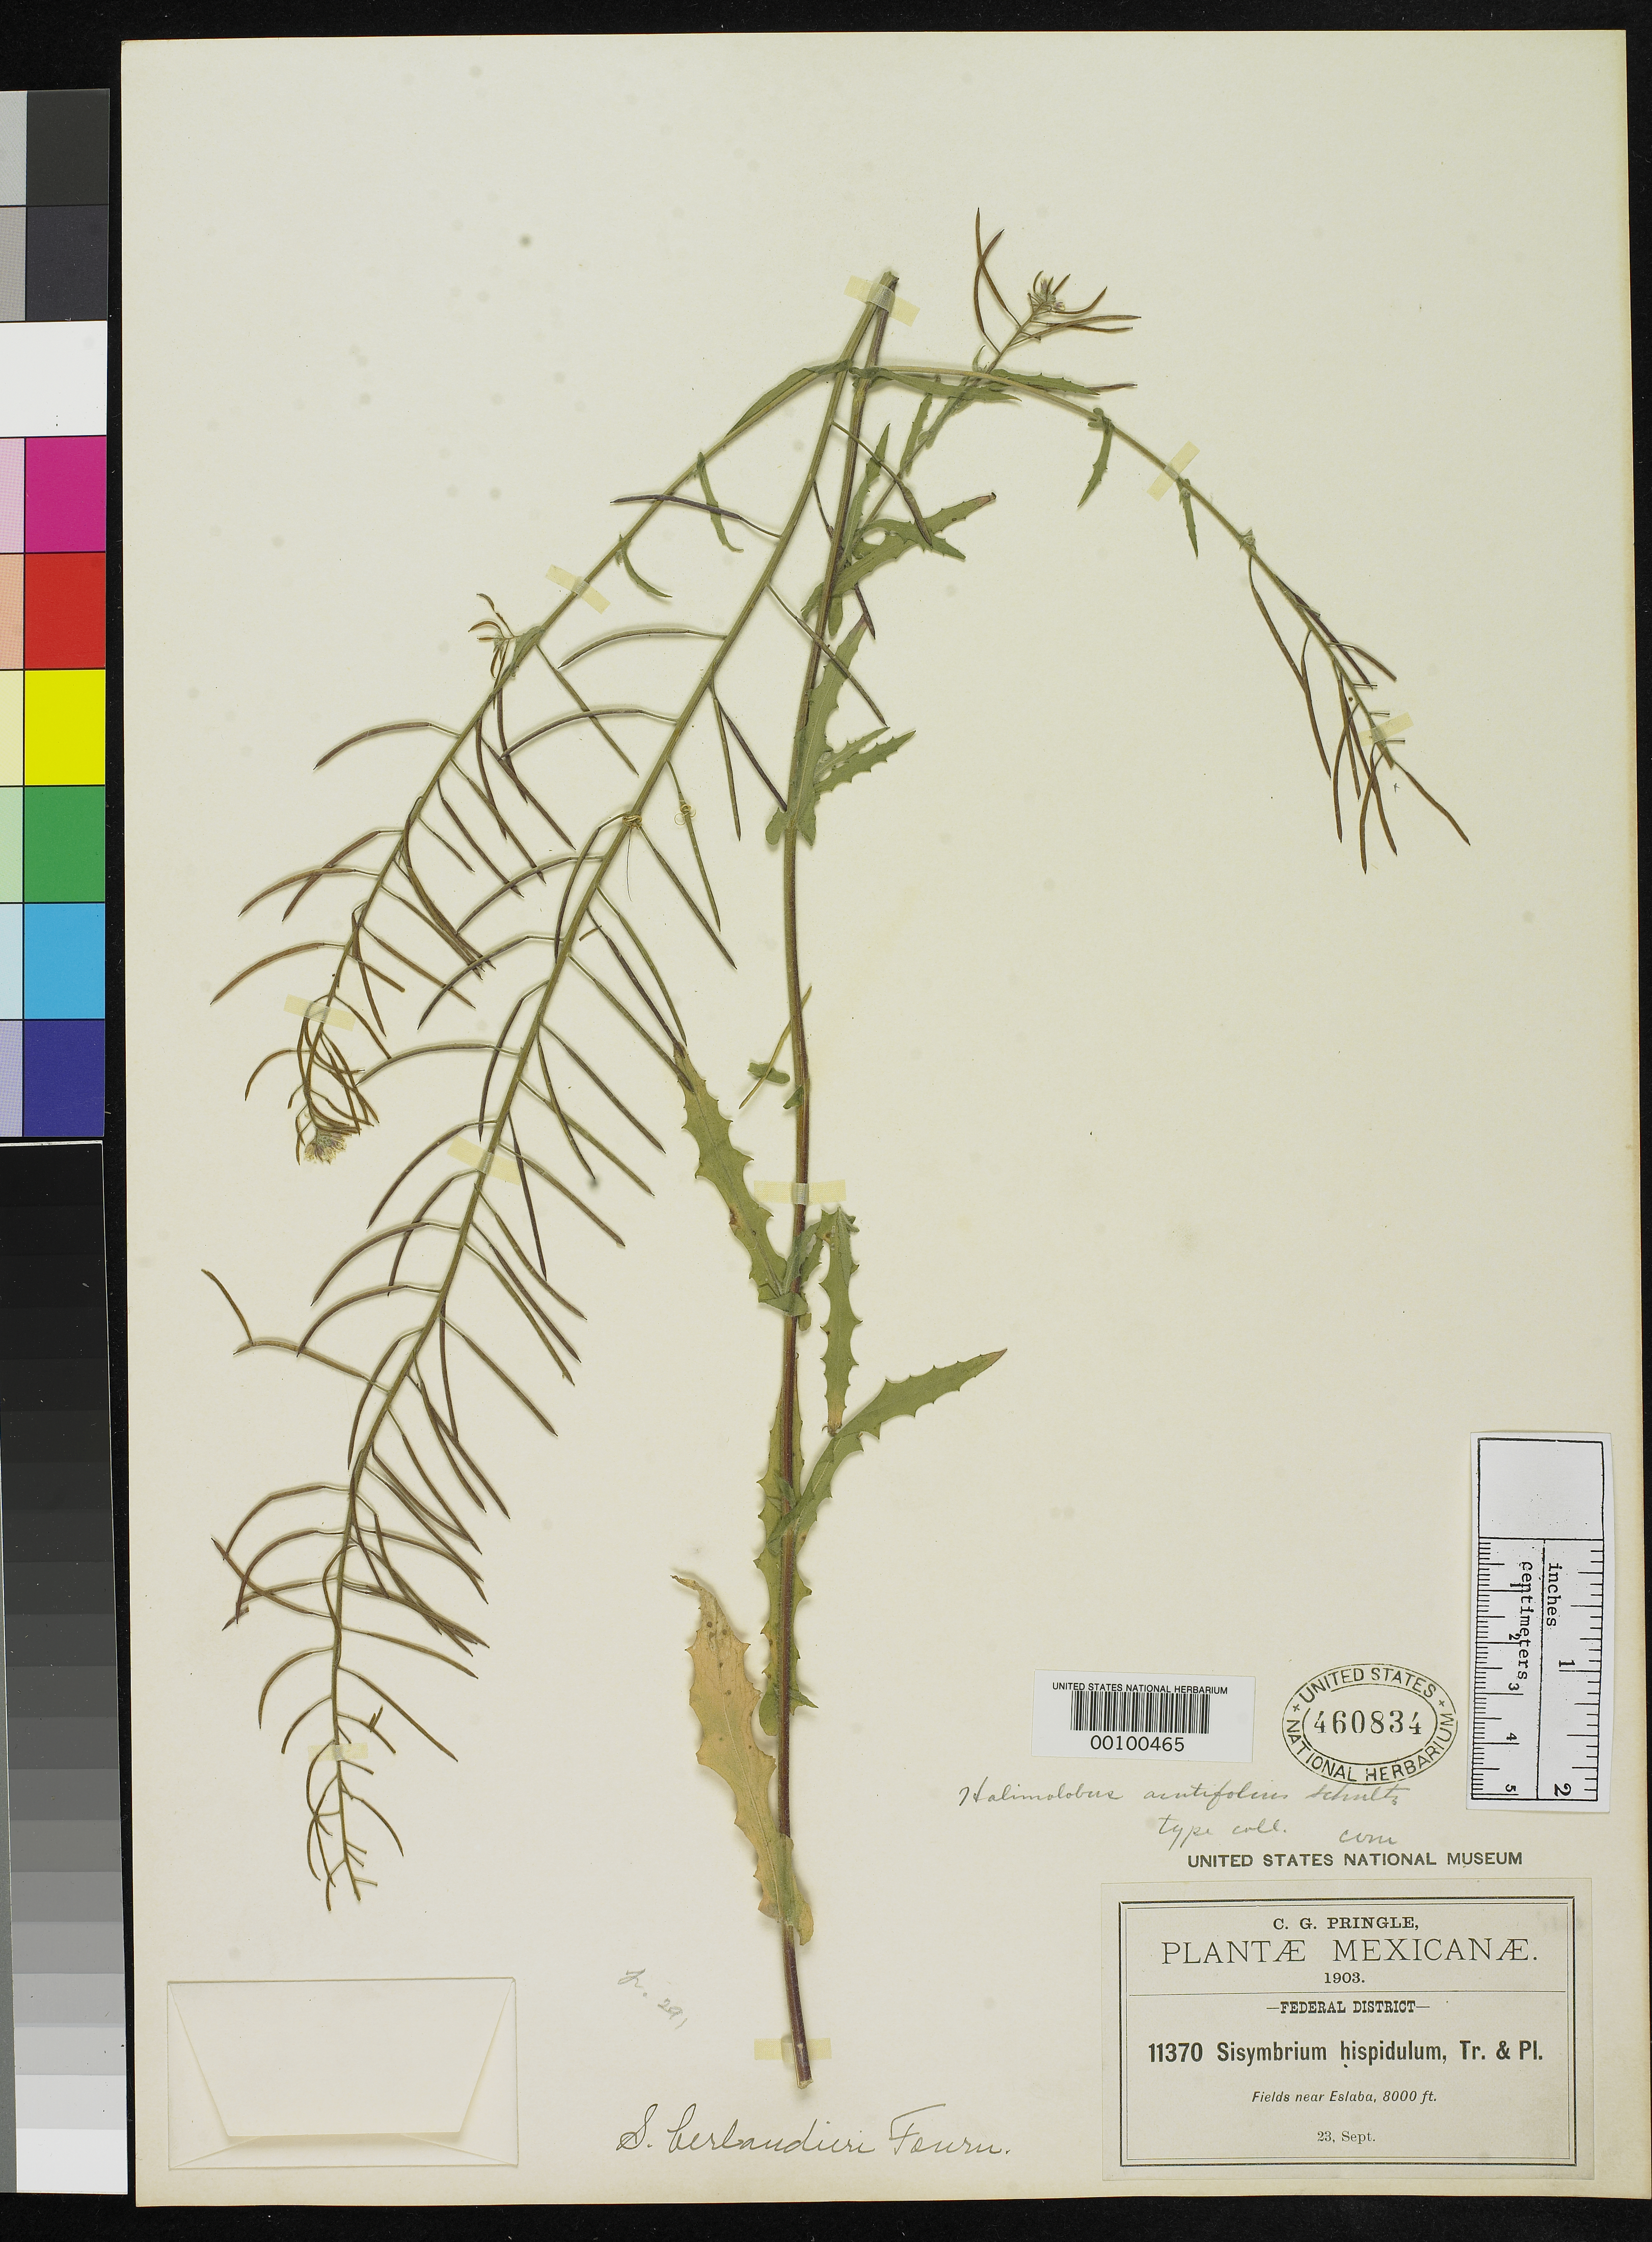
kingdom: Plantae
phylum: Tracheophyta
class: Magnoliopsida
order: Brassicales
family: Brassicaceae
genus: Halimolobos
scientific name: Halimolobos acutifolius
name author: O.E. Schulz in Engl.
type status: Isotype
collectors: C. G. Pringle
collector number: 11370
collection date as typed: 23 Sep 1903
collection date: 1903-09-23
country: Mexico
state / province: Distrito Federal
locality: Near Eslaba.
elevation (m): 2438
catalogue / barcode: US 460834